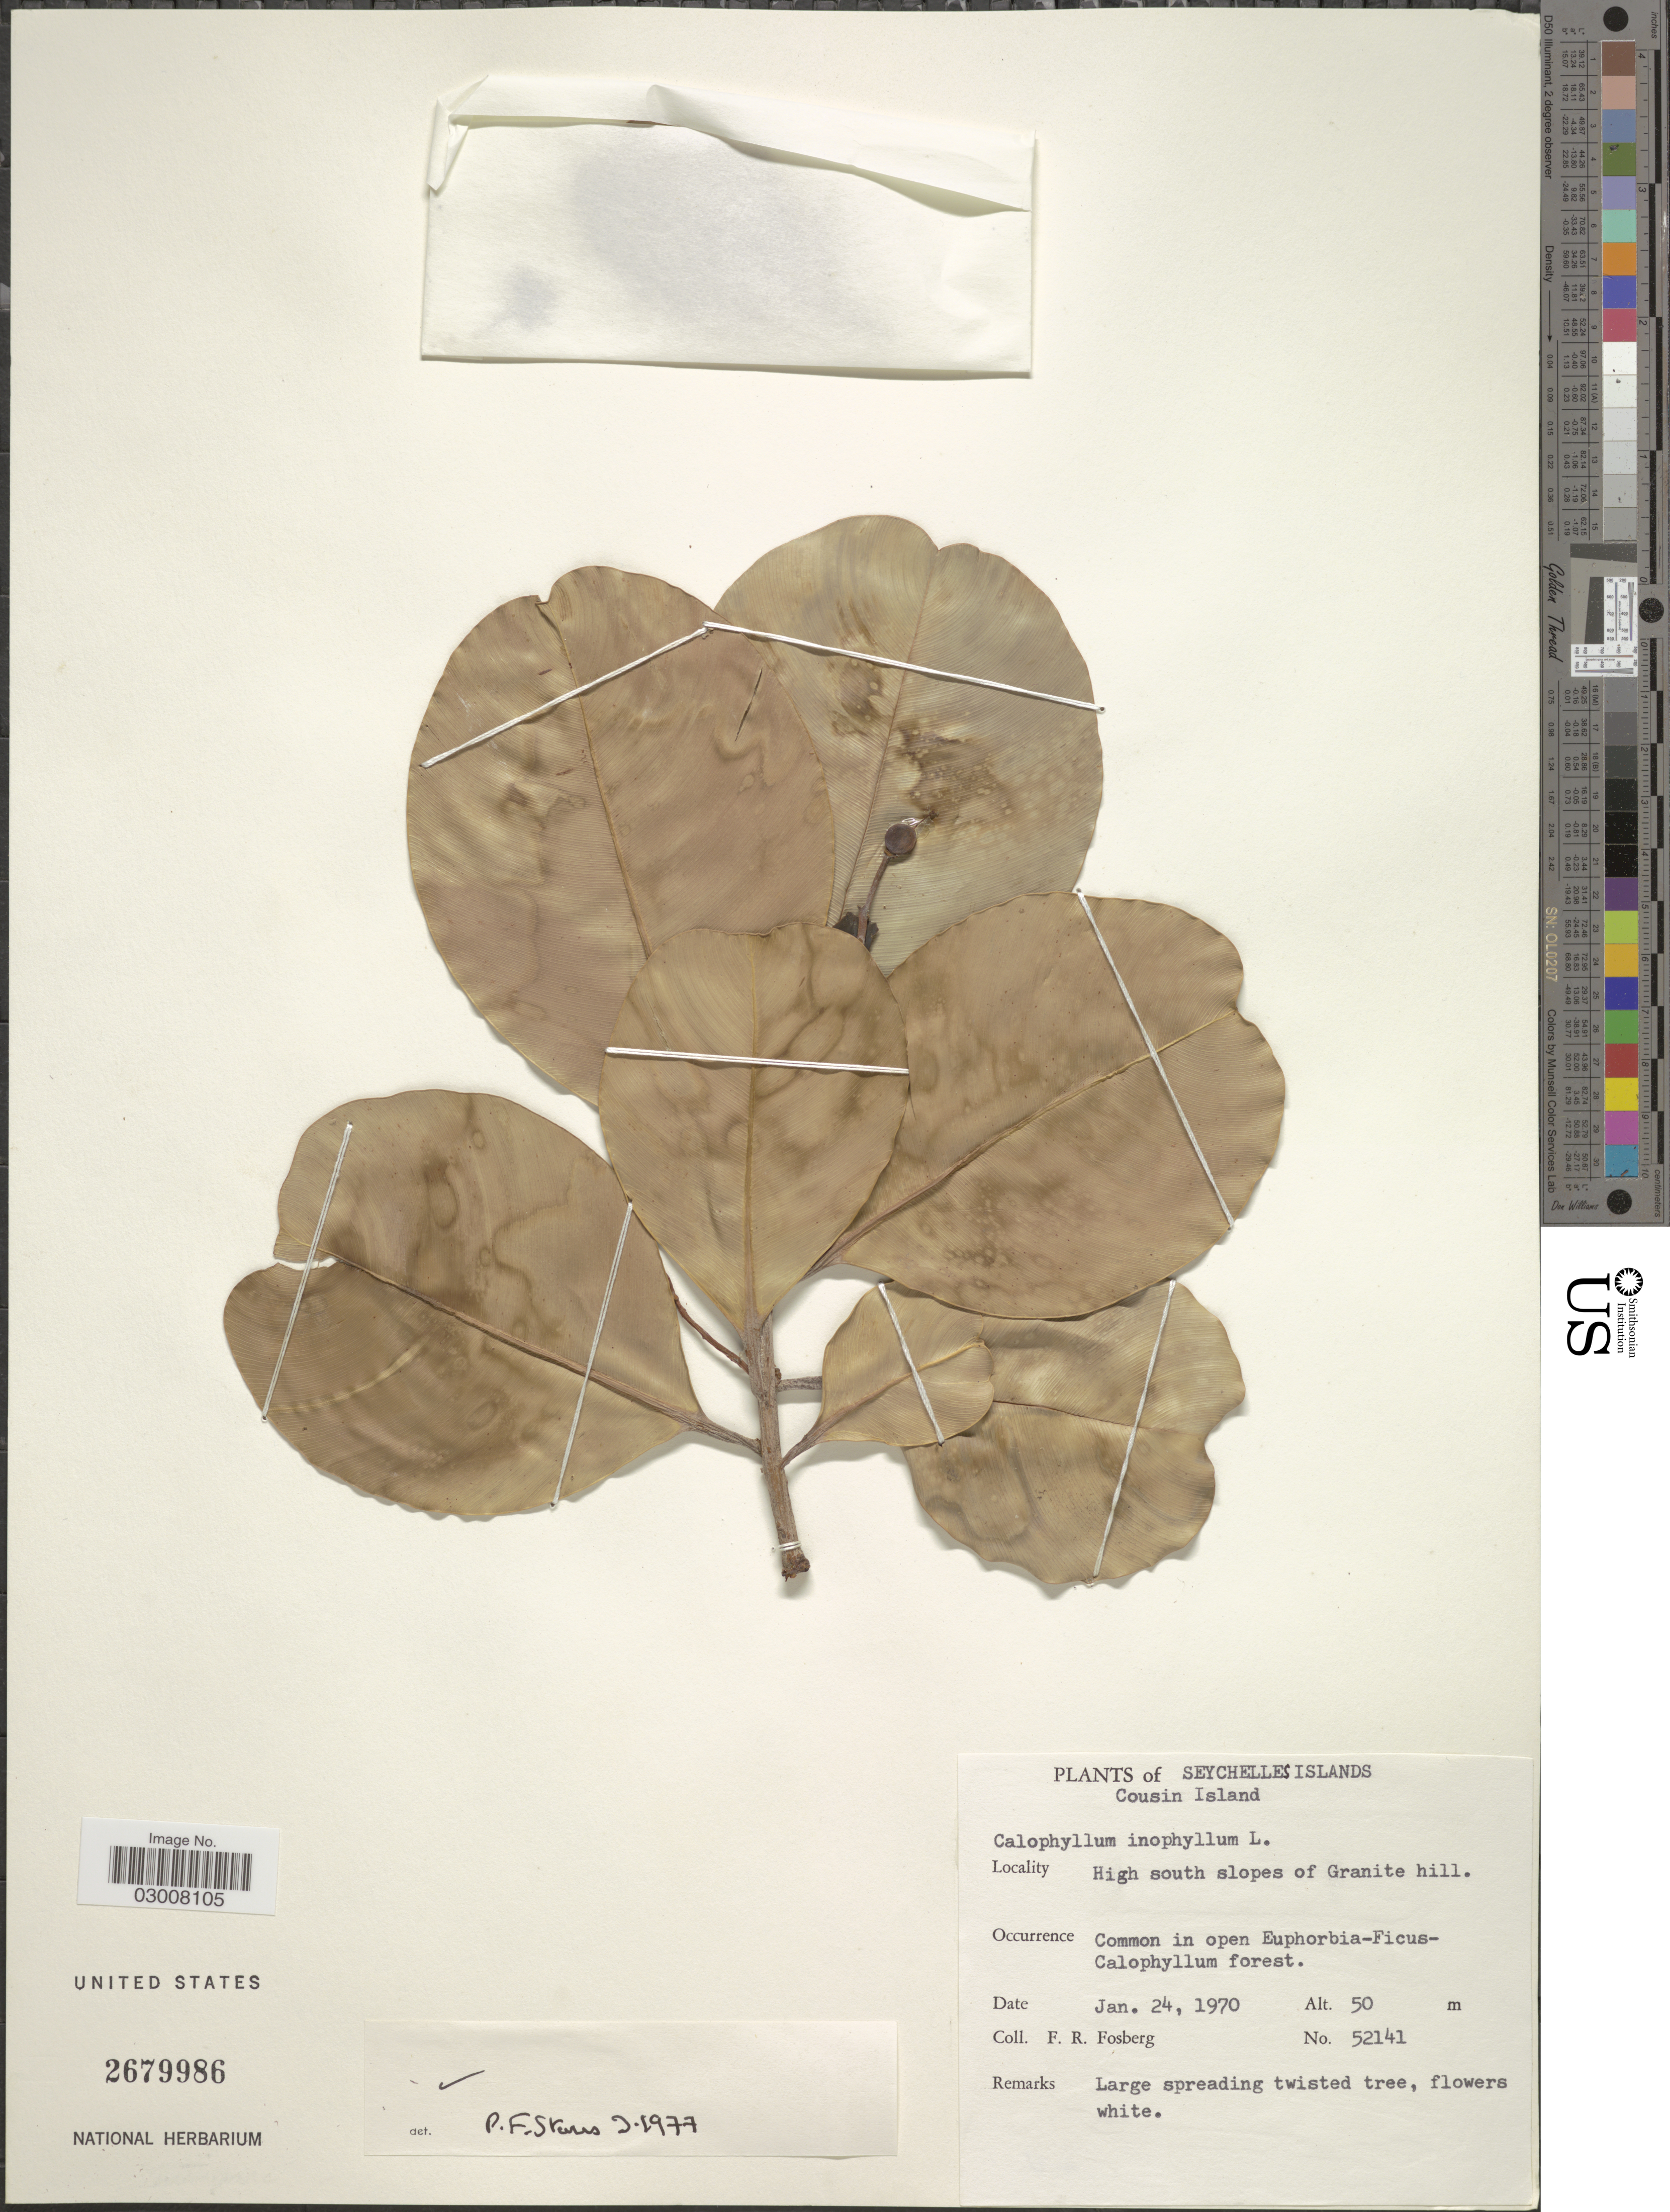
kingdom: Plantae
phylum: Tracheophyta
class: Magnoliopsida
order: Malpighiales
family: Calophyllaceae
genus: Calophyllum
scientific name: Calophyllum inophyllum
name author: L.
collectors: F. R. Fosberg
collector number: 52141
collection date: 1970-01-24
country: Seychelles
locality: Seychelle Islands, Cousin Island, High south slopes of Granite Hill.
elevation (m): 50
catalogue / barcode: US 2679986